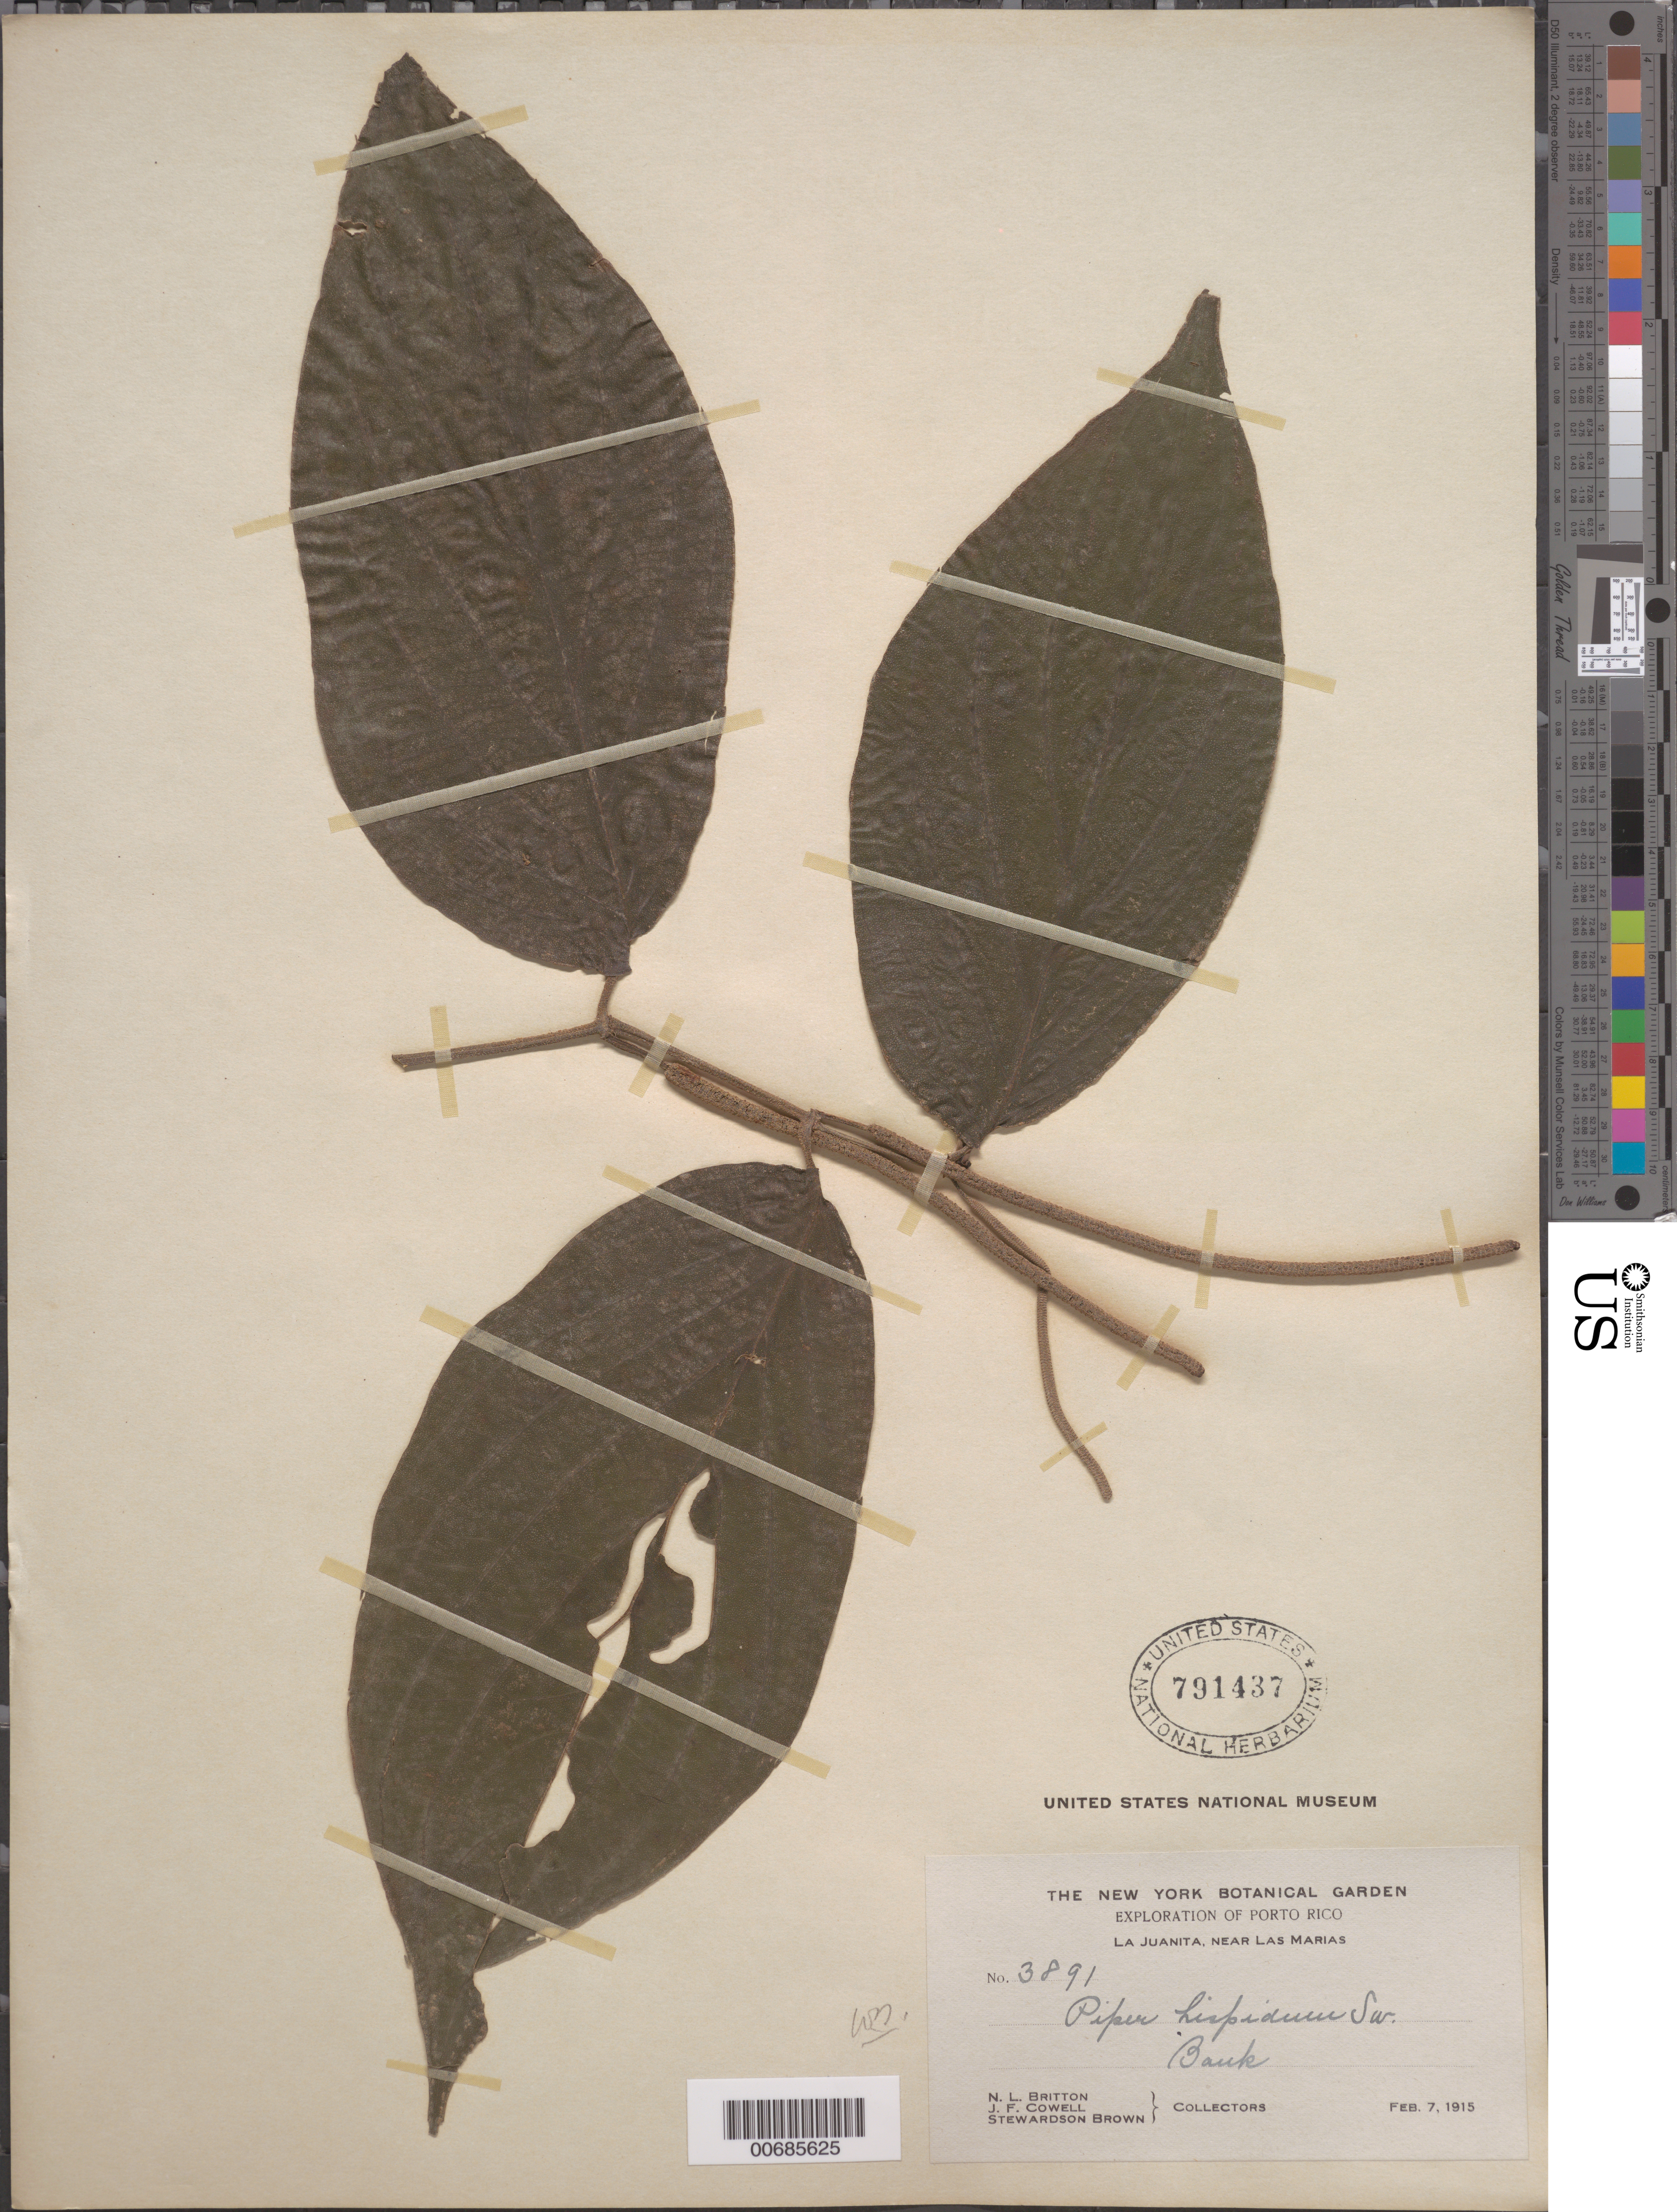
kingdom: Plantae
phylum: Tracheophyta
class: Magnoliopsida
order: Piperales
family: Piperaceae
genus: Piper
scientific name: Piper hispidum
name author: Sw.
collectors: N. Britton, B. Cowell & S. Brown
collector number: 3891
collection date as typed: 07 Feb 1915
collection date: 1915-02-07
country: Puerto Rico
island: Greater Antilles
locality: La Juanita, near las Marias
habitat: Bank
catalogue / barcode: US 791437